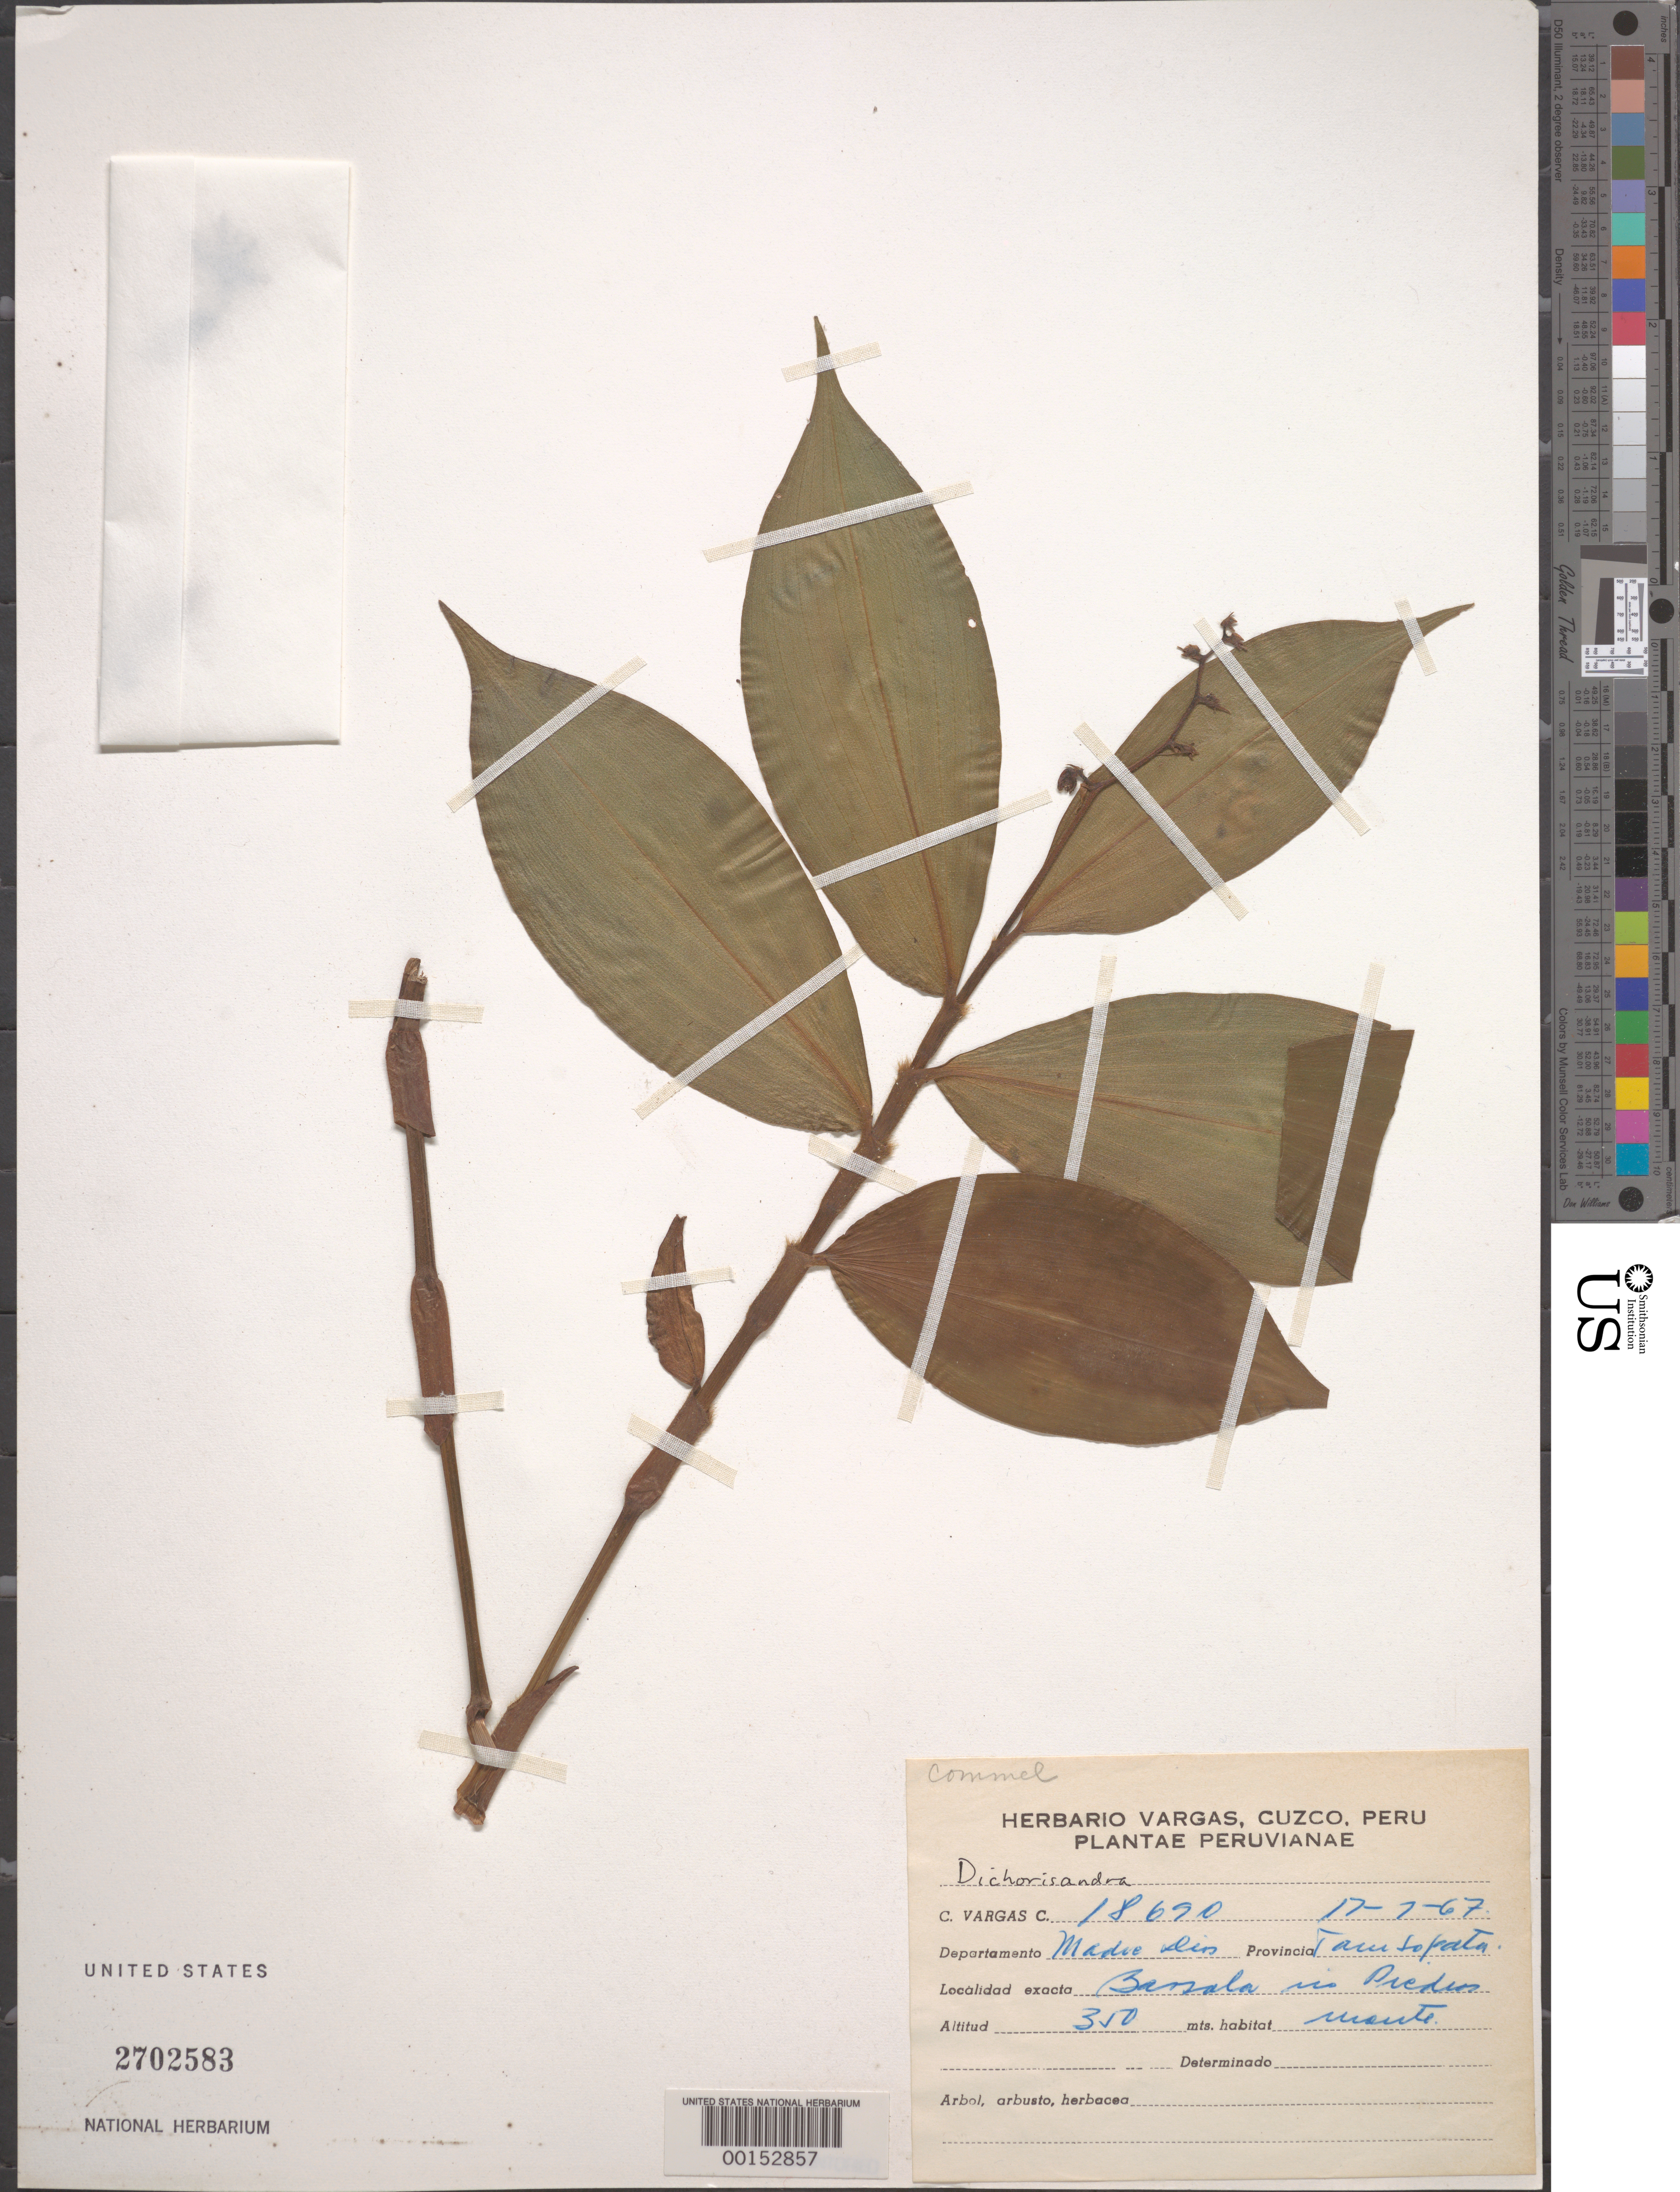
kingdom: Plantae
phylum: Tracheophyta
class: Liliopsida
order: Commelinales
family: Commelinaceae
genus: Dichorisandra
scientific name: Dichorisandra sp.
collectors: C. Vargas Calderón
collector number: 18690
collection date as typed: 17 Jul 1967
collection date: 1967-07-17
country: Peru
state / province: Madre de Dios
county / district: Tambopata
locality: Bansala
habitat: Mountainside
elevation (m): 350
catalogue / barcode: US 2702583